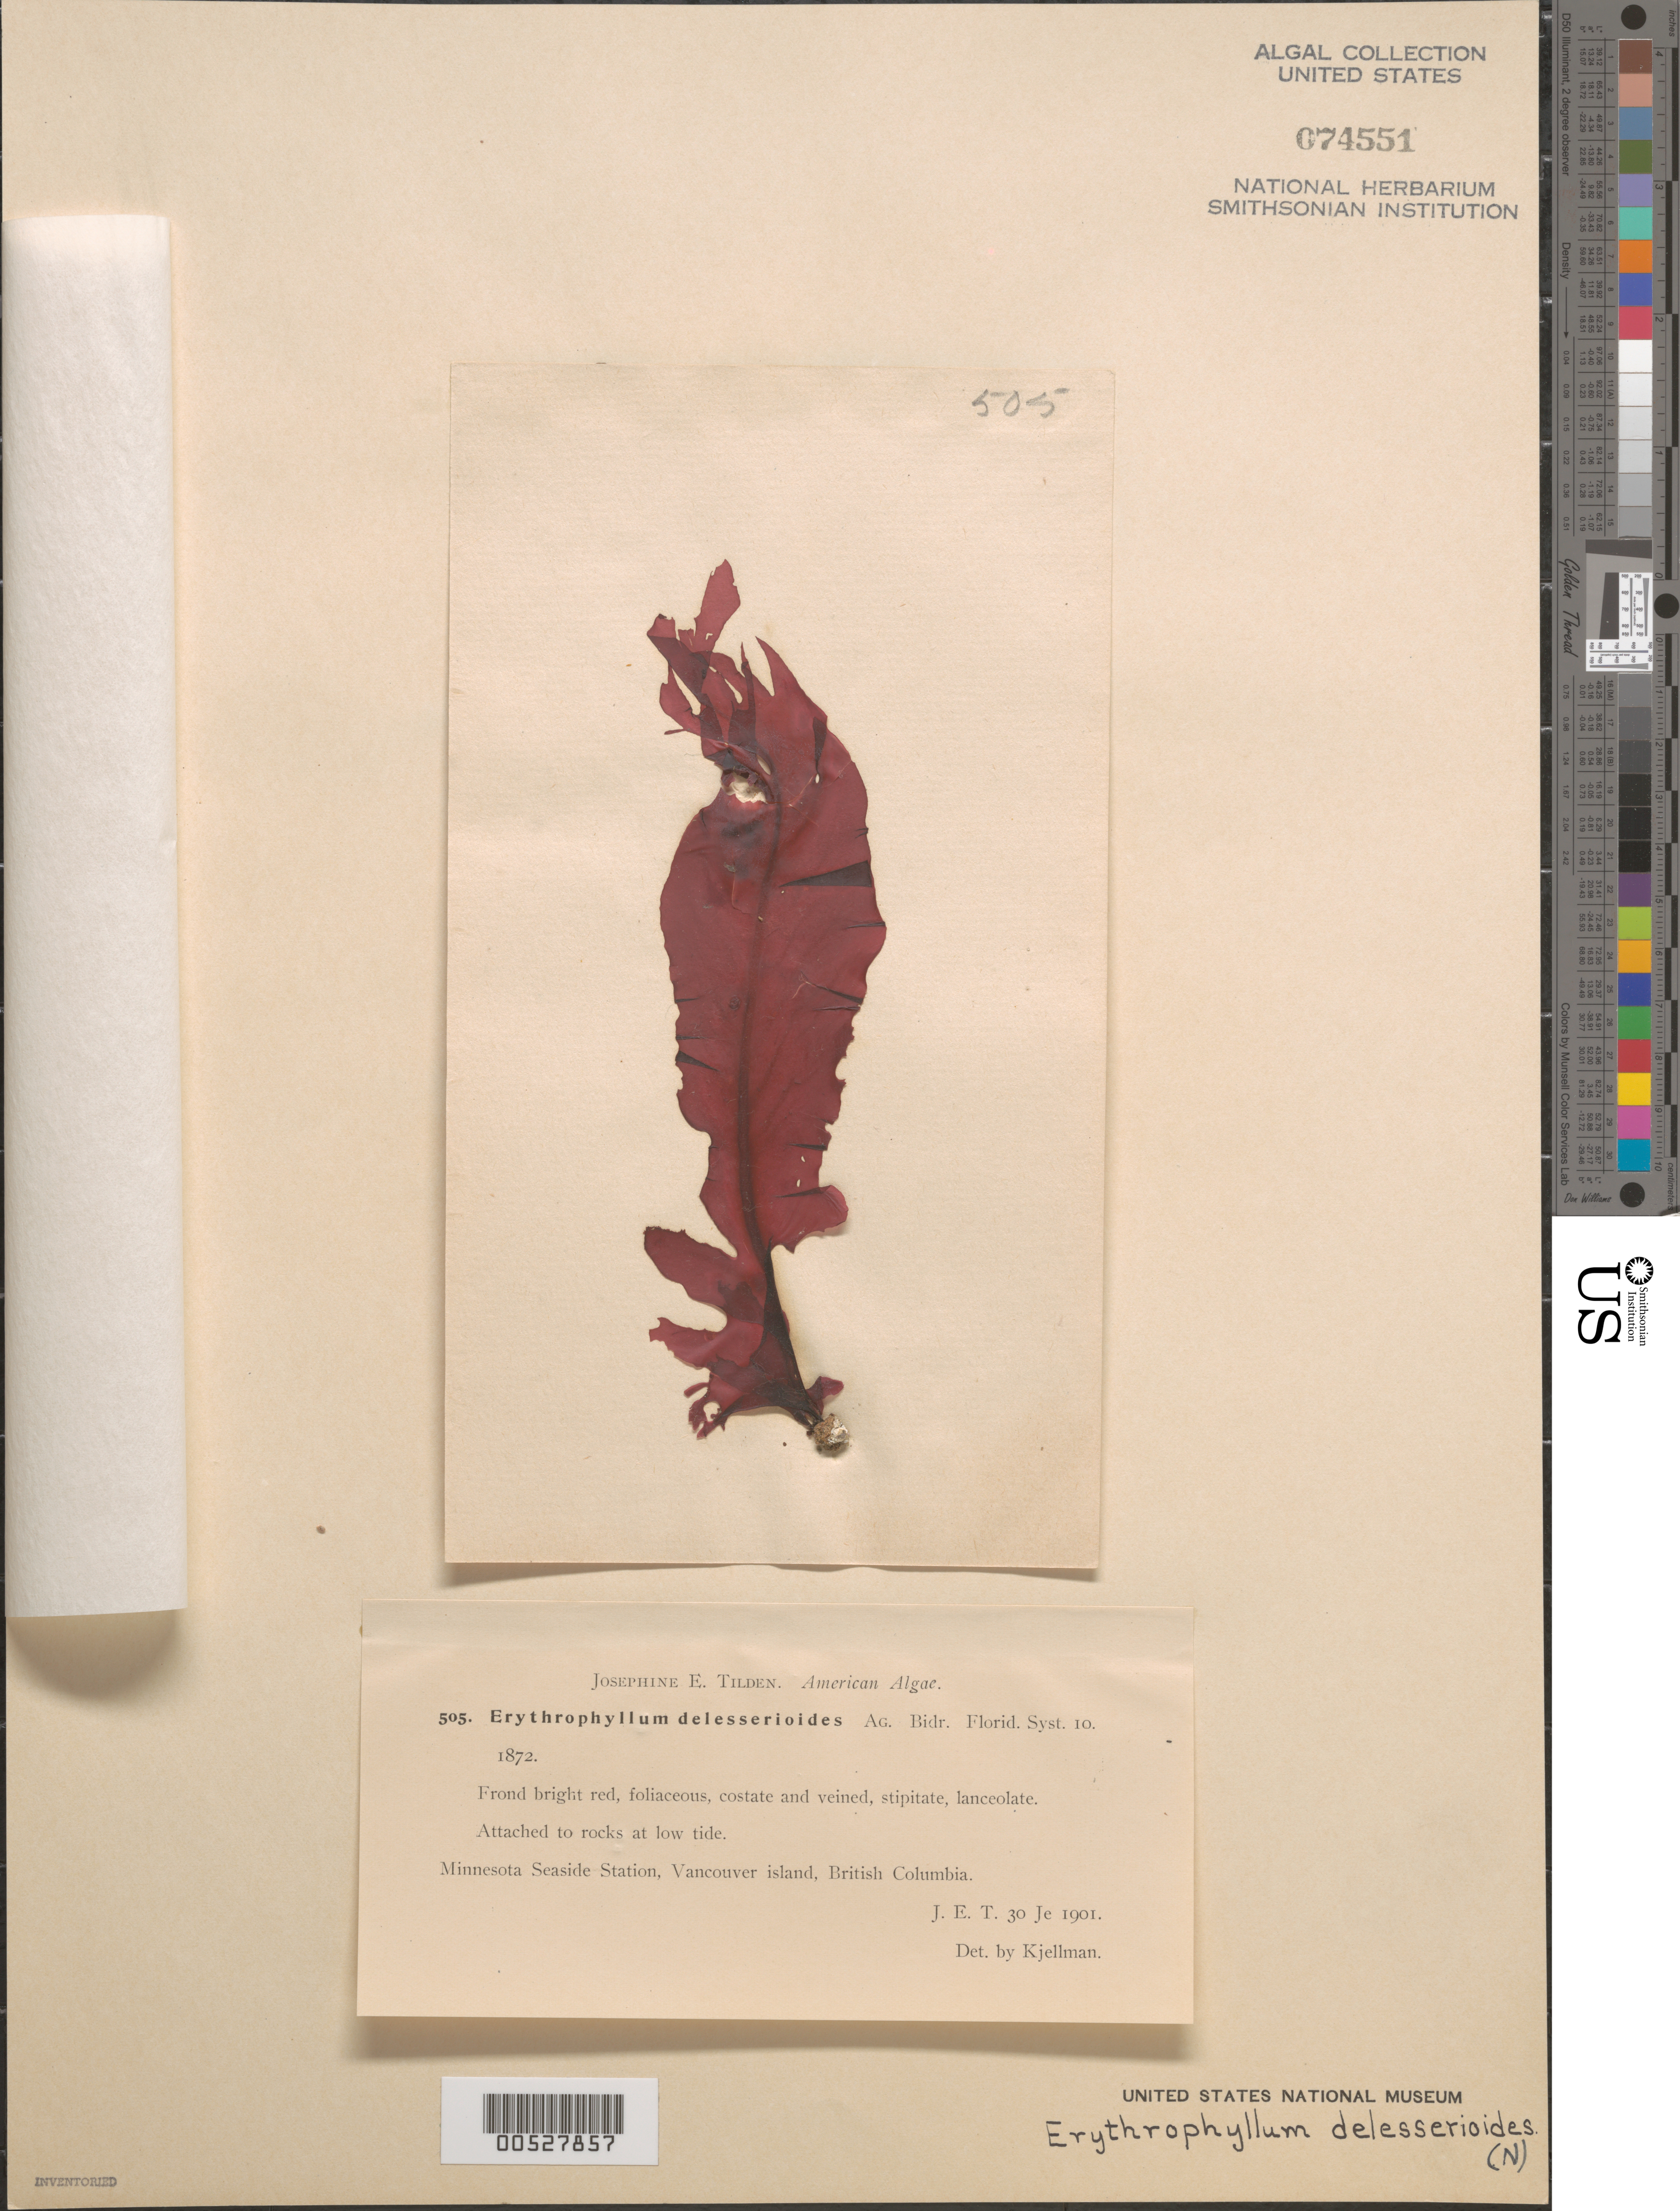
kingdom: Plantae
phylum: Rhodophyta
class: Florideophyceae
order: Gigartinales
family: Kallymeniaceae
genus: Erythrophyllum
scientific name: Erythrophyllum delesserioides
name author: J. Agardh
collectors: J. E. Tilden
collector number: JET 505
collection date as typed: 30 Jun 1901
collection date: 1901-06-30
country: Canada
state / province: British Columbia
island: Vancouver Island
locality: Minnesota Seaside Station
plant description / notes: Tilden, American Algae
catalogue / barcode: US 74551